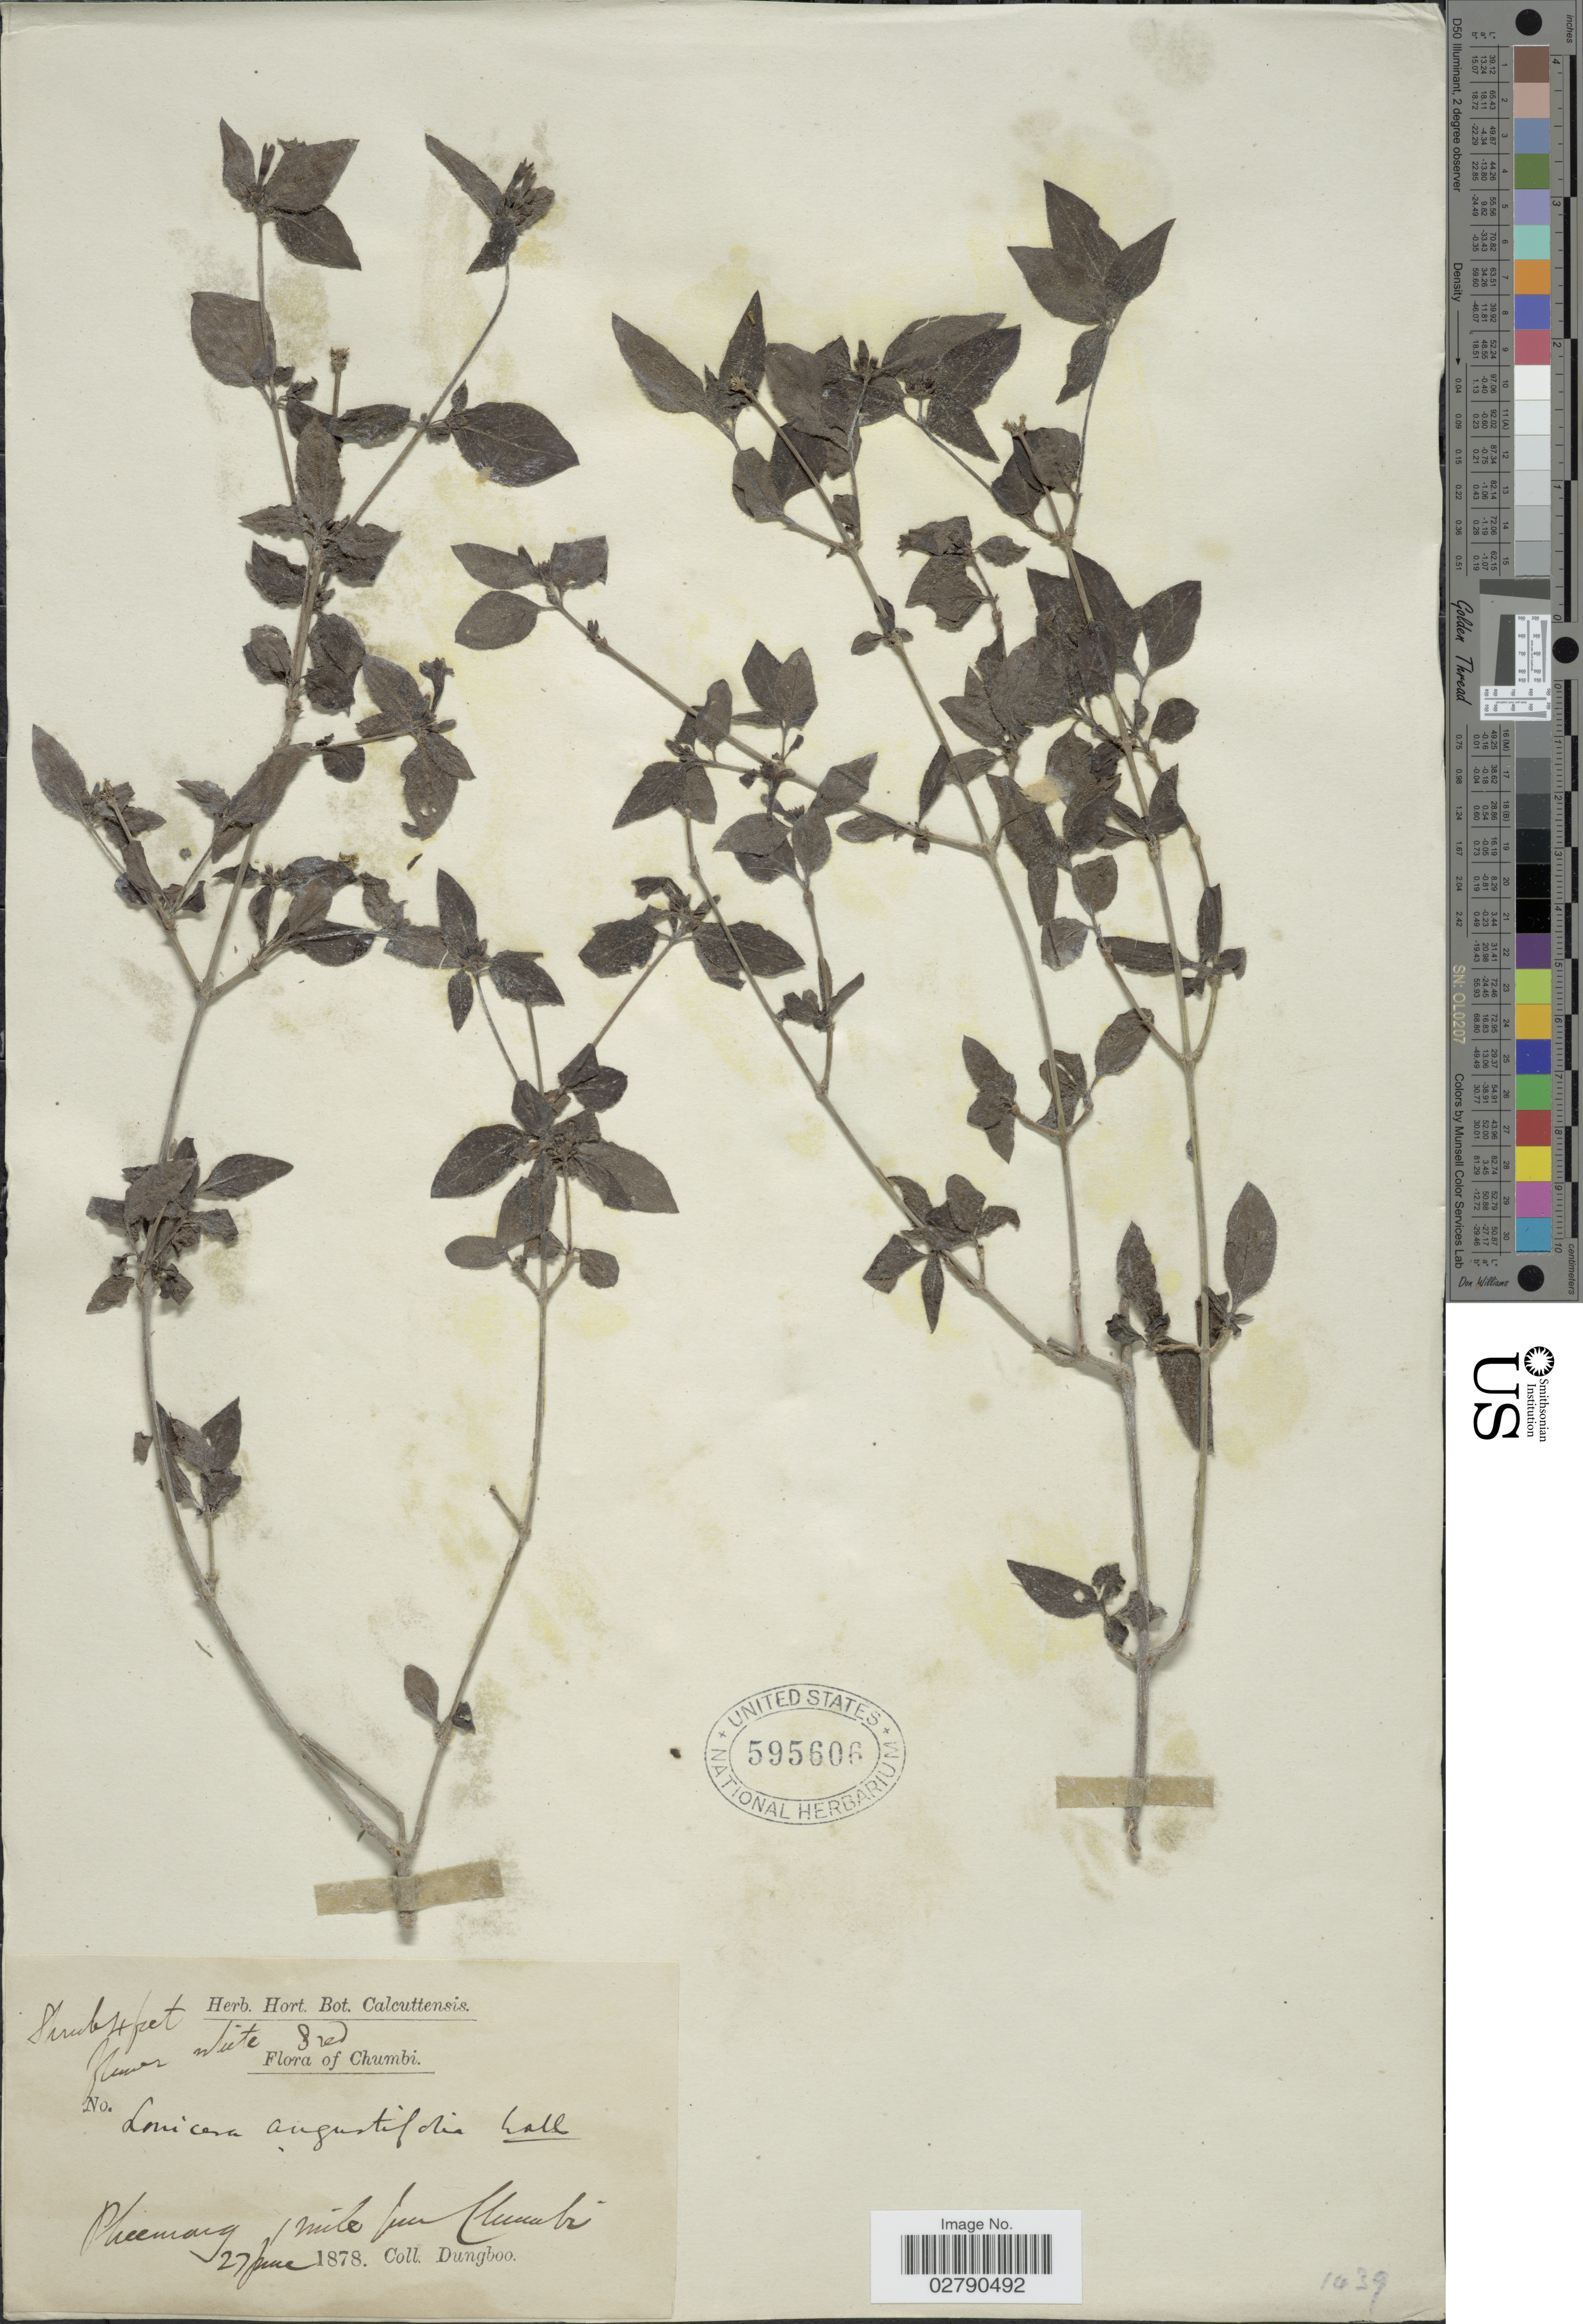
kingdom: Plantae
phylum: Tracheophyta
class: Magnoliopsida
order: Dipsacales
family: Caprifoliaceae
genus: Lonicera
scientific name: Lonicera angustifolia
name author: Wall. ex DC.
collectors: Dungboo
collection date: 1878-06-27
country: China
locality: Chumbi. Pheemarg, 1 mile from Chumbi [interpreted]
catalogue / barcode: US 595606